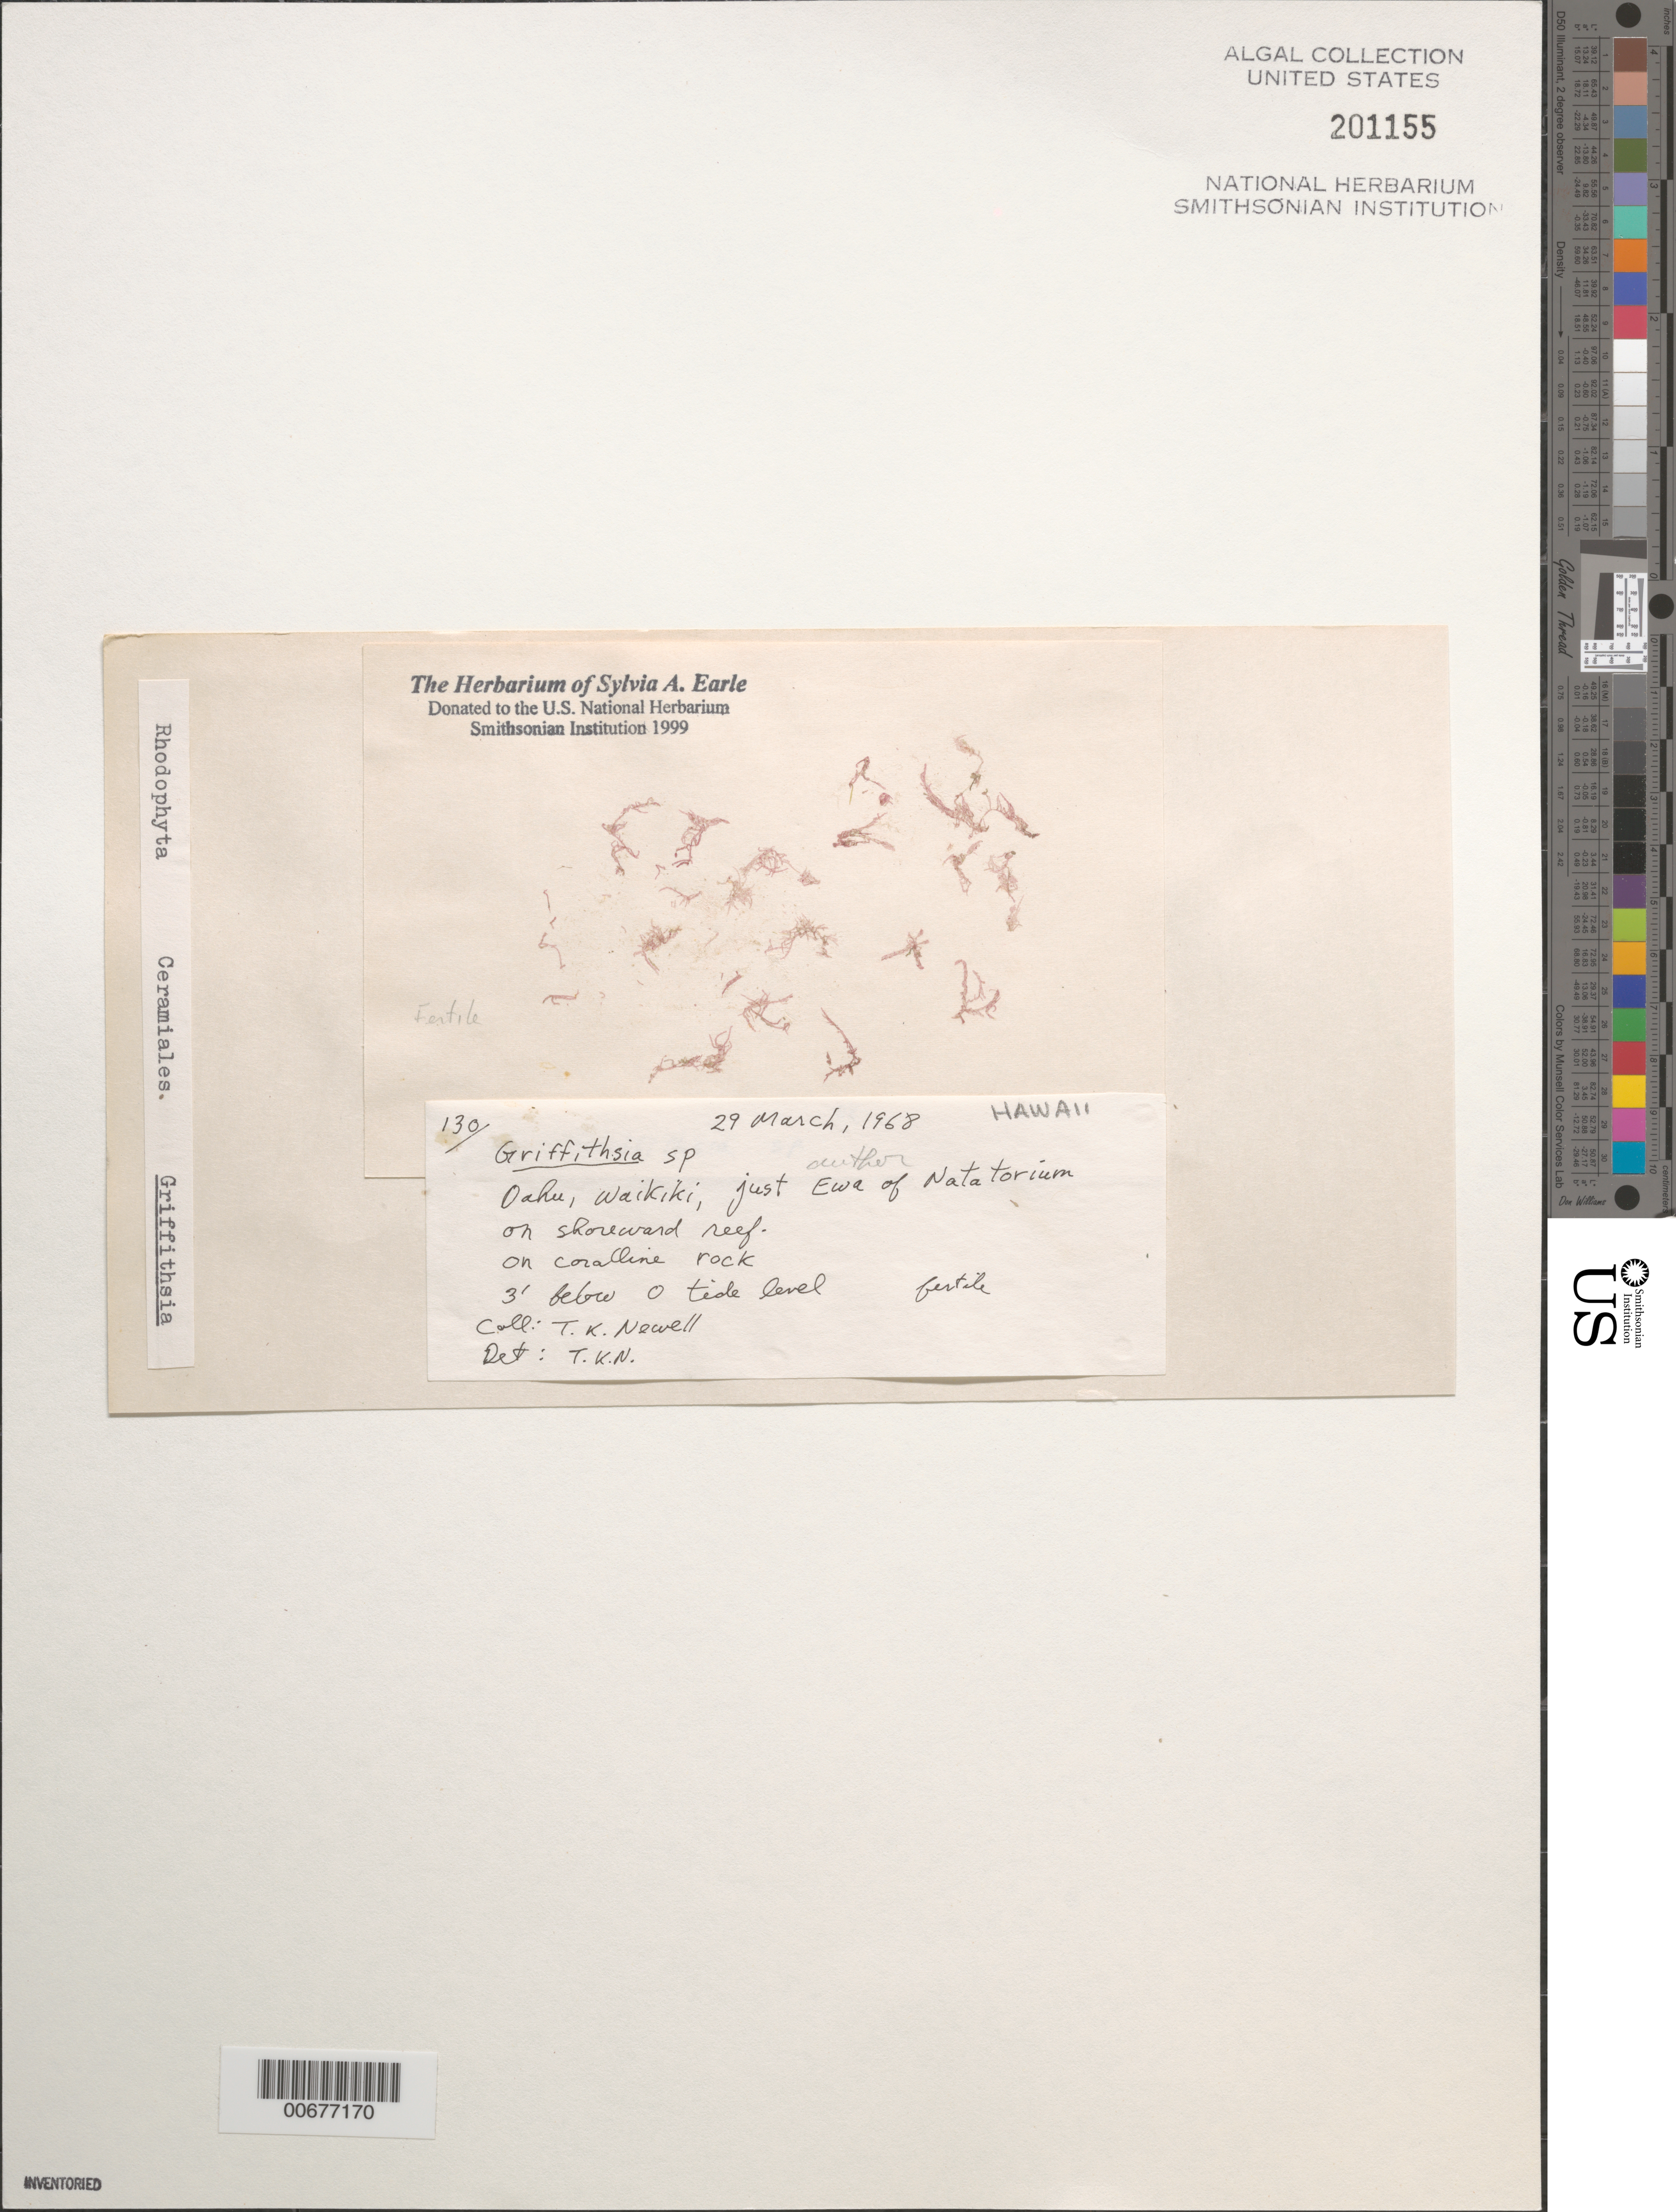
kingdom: Plantae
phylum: Rhodophyta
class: Florideophyceae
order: Ceramiales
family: Wrangeliaceae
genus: Griffithsia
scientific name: Griffithsia sp.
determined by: Newell, Thomas K.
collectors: T. K. Newell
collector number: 130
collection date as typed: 29 Mar 1968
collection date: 1968-03-29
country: United States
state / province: Hawaii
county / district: Honolulu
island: Oahu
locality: Waikiki near or Ewa of Natatorium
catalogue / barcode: US 201155